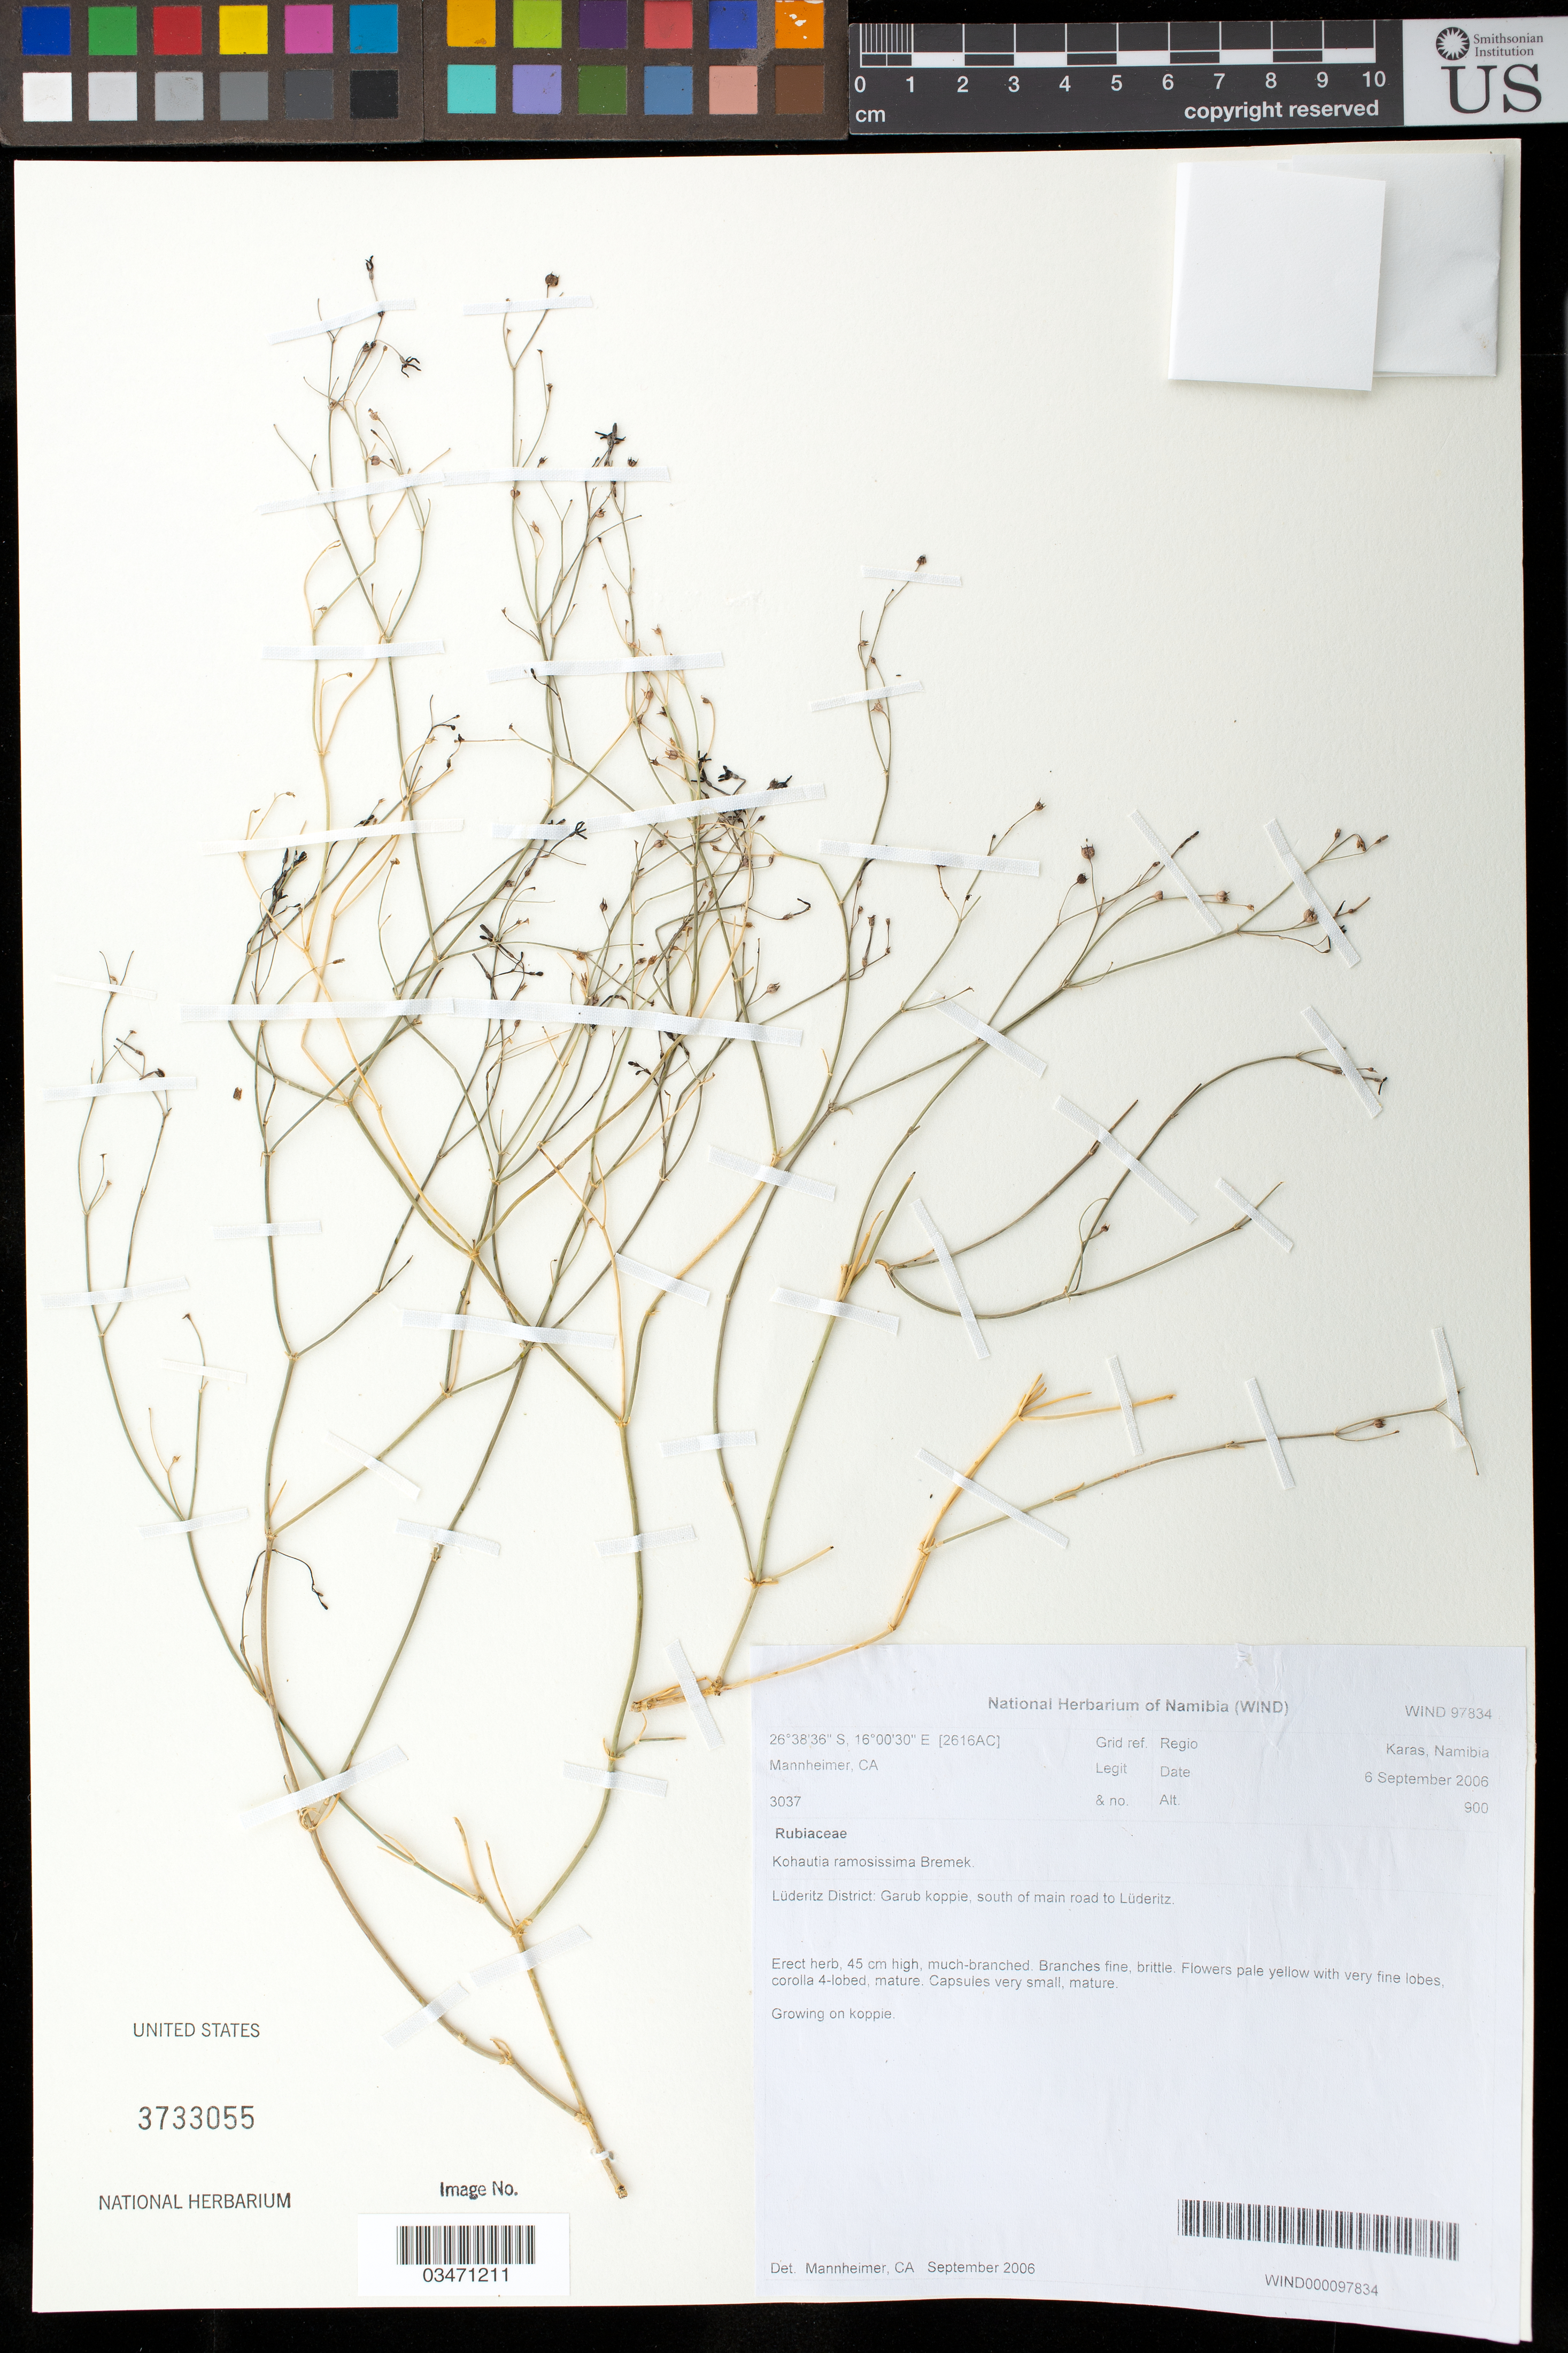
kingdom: Plantae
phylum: Tracheophyta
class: Magnoliopsida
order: Gentianales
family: Rubiaceae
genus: Kohautia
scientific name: Kohautia ramosissima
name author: Bremek.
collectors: C. A. Mannheimer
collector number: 3037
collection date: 2006-09-06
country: Namibia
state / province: Karas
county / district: Luderitz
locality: Garub koppie, south of main road to Luderitz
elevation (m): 900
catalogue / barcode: US 3733055